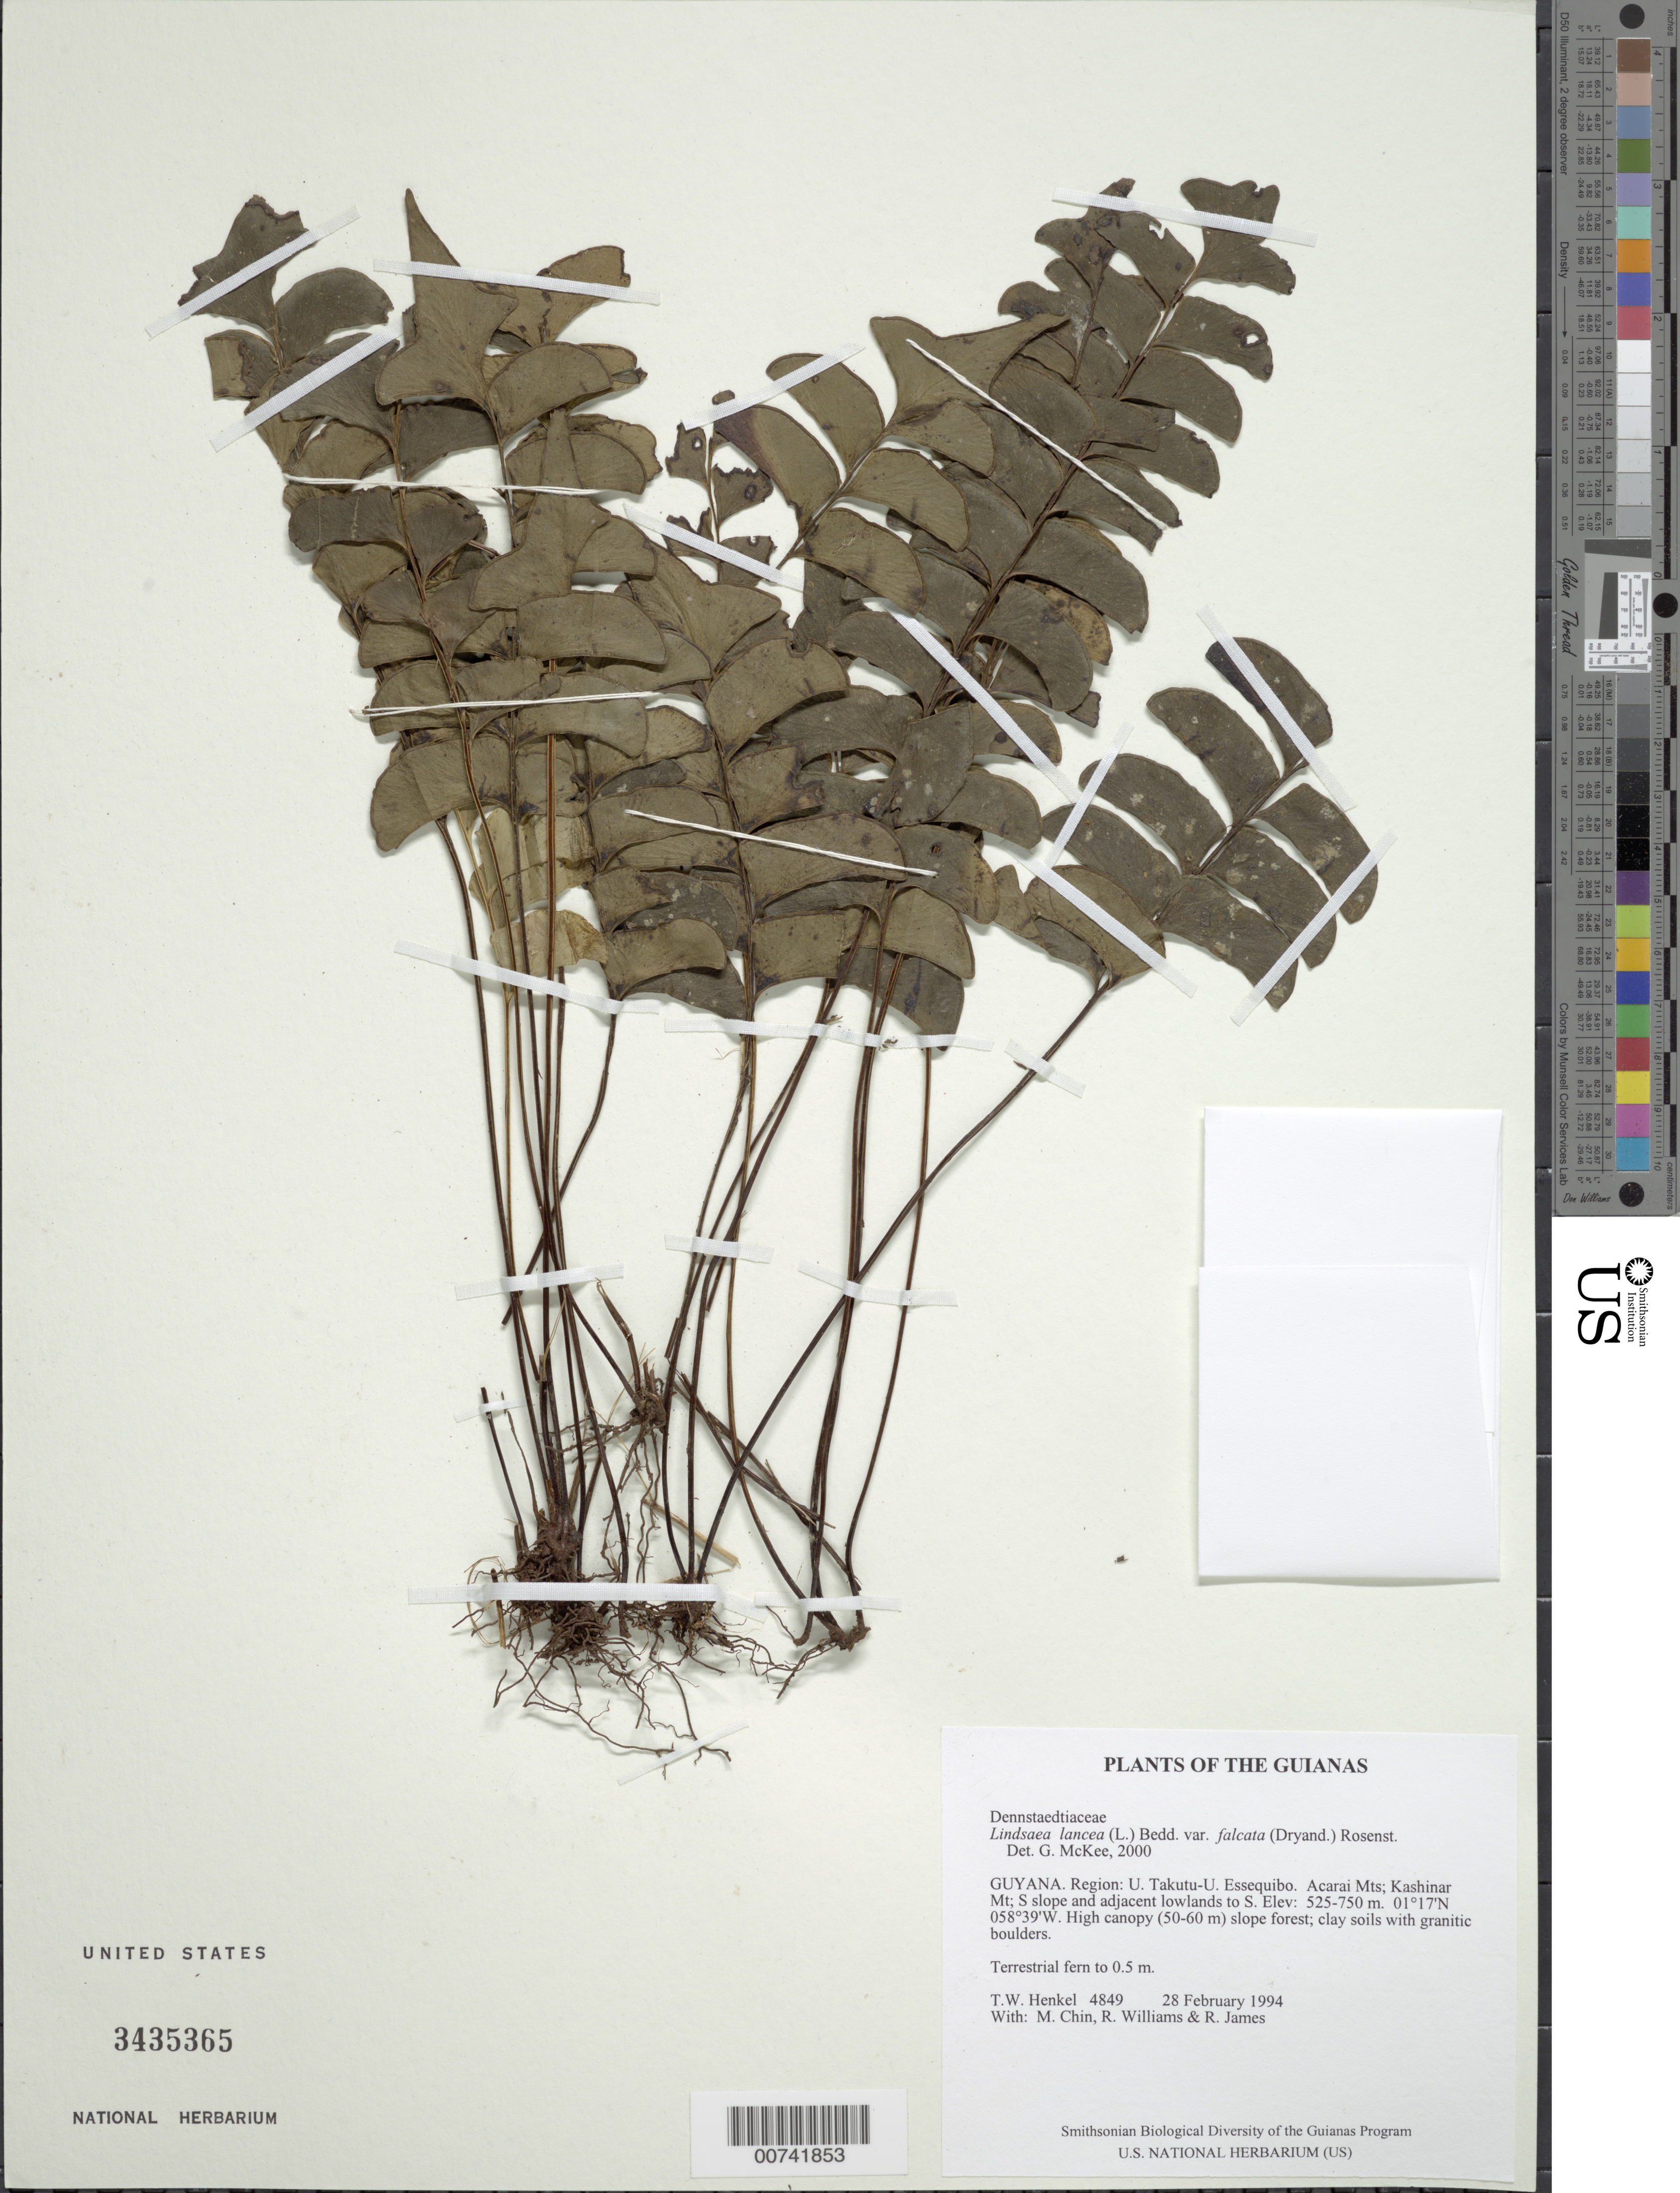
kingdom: Plantae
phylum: Tracheophyta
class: Polypodiopsida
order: Polypodiales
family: Lindsaeaceae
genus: Lindsaea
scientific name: Lindsaea lancea var. falcata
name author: (Dryand.) Rosenst.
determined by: McKee, G. S., (US), NMNH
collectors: T. Henkel, M. Chin, R. Williams & R. James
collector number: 4849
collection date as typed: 28 February 1994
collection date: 1994-02-28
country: Guyana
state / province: U. Takutu-U. Essequibo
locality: Acarai Mts; Kashinar Mt; S slope and adjacent lowlands to S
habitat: High canopy (50-60 m) slope forest; clay soils with granitic boulders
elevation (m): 525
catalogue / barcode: US 3435365